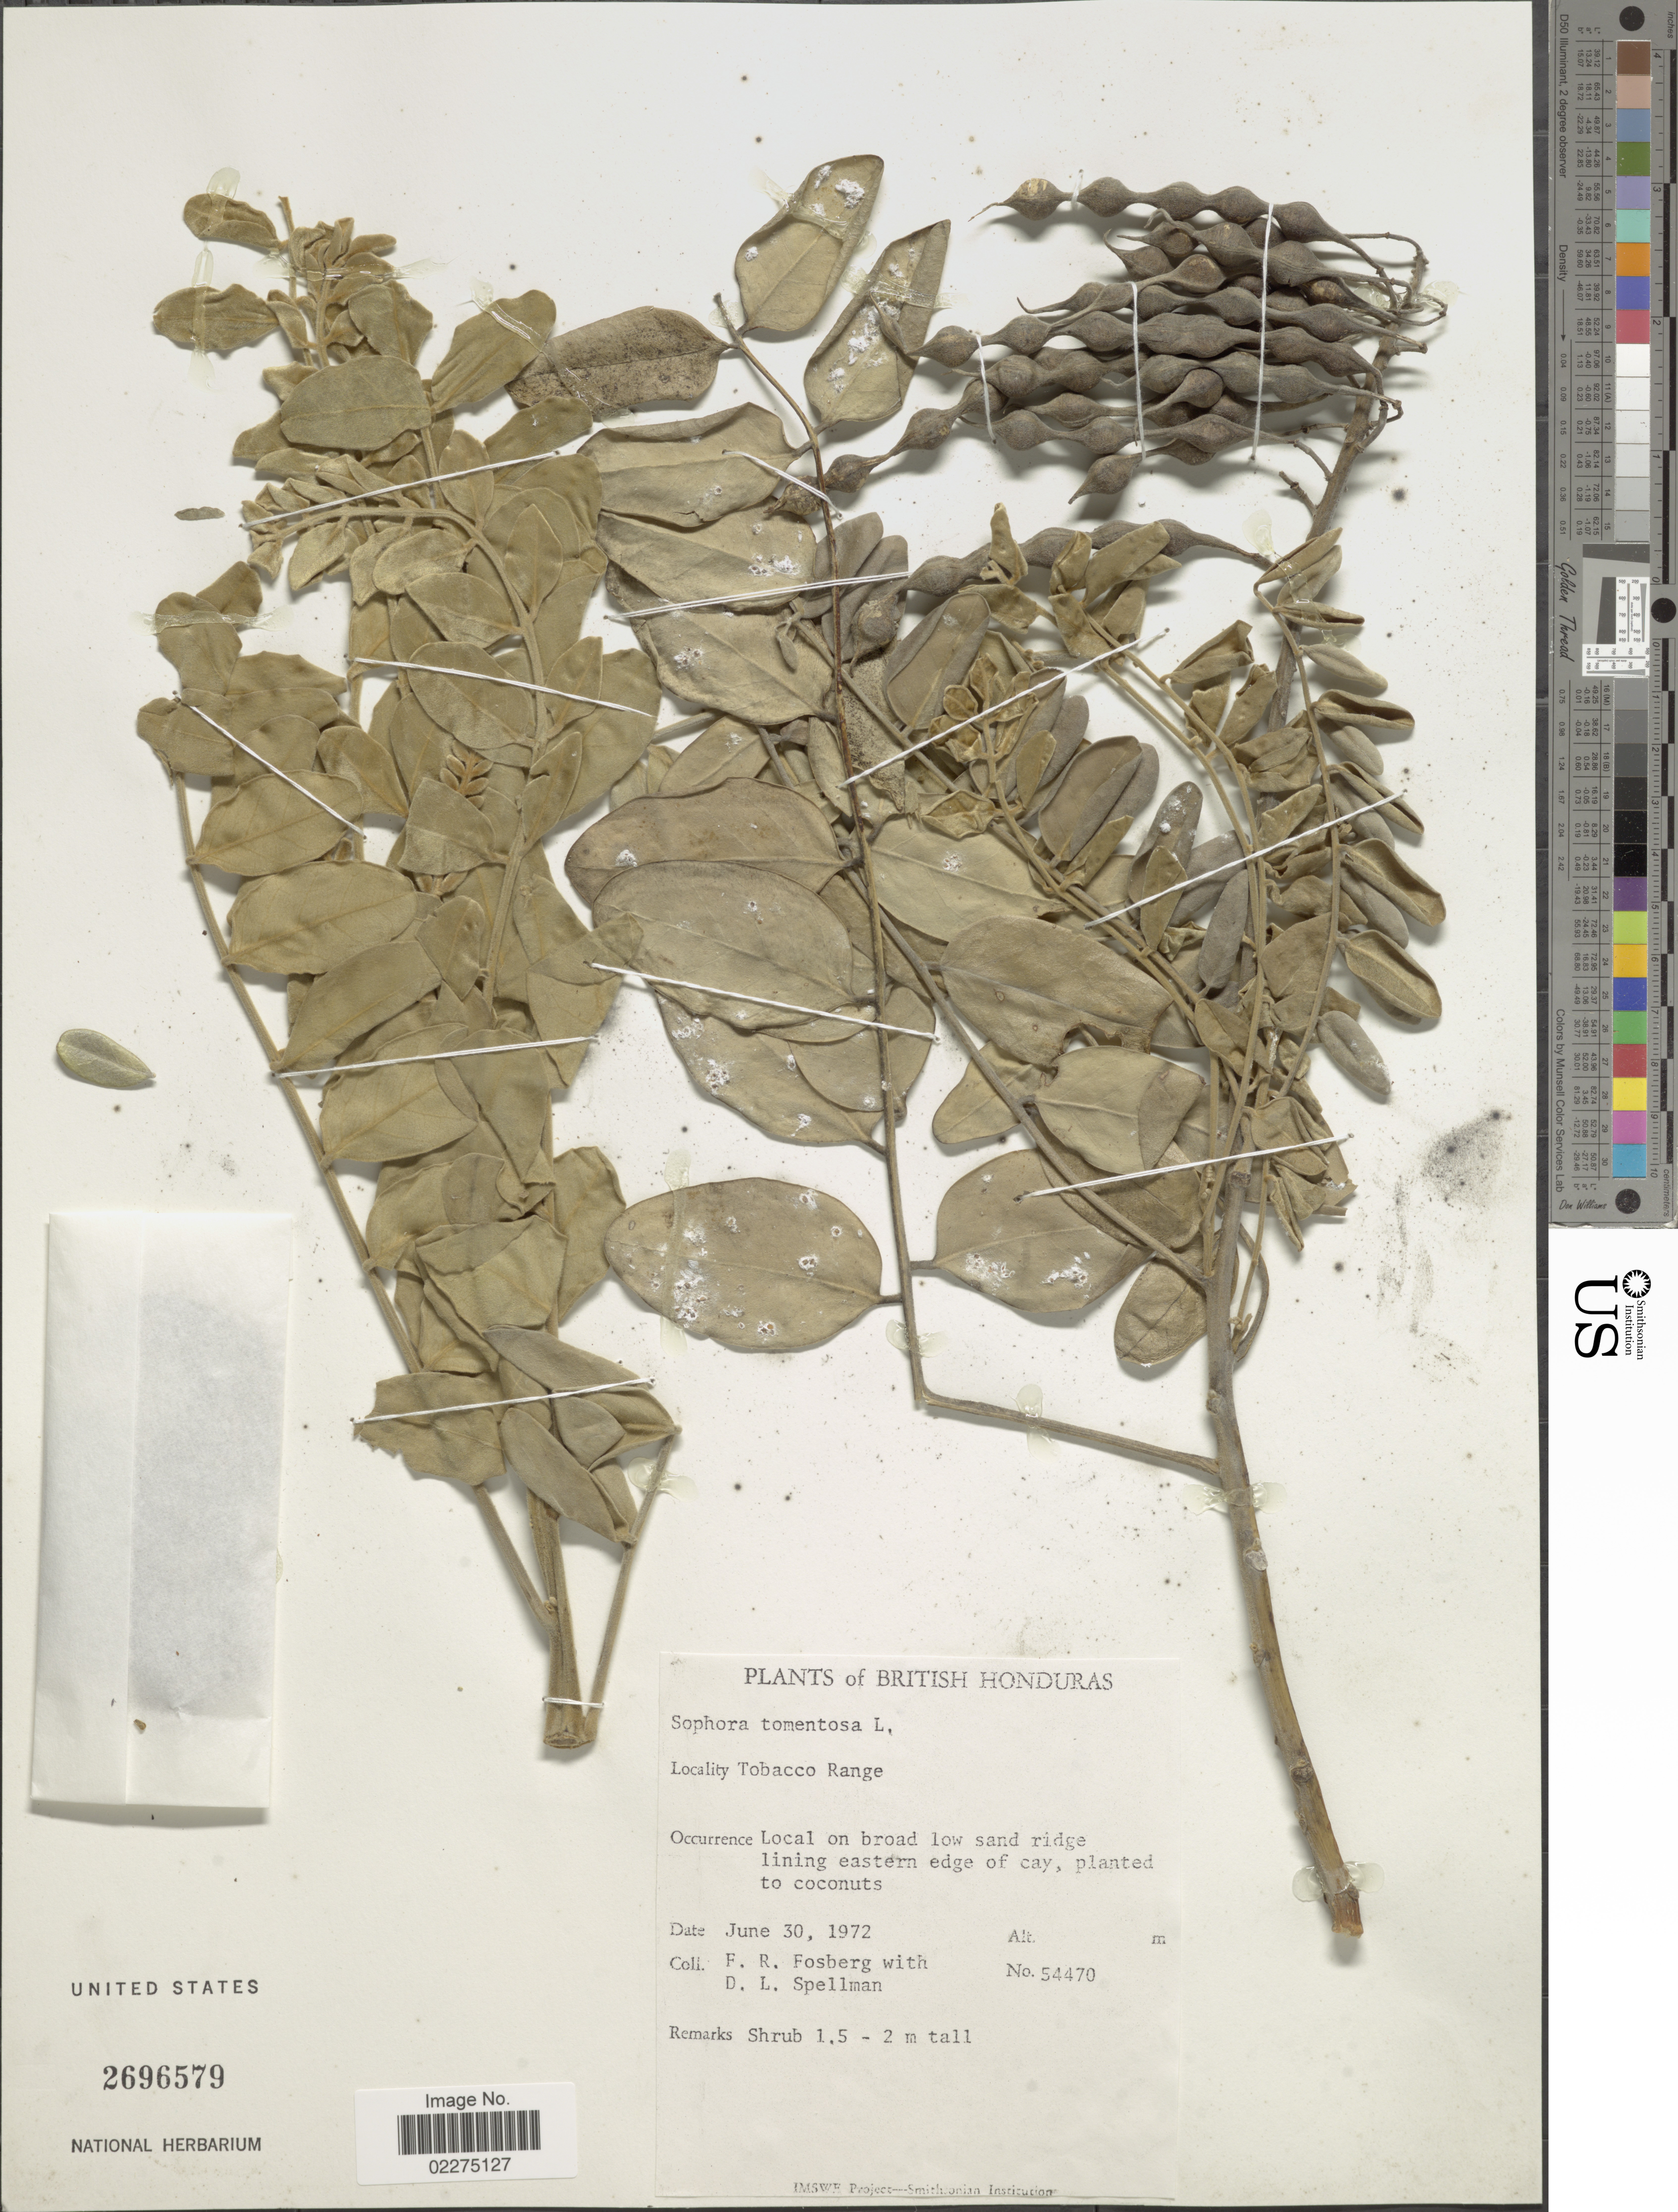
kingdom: Plantae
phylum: Tracheophyta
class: Magnoliopsida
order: Fabales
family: Fabaceae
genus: Sophora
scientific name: Sophora tomentosa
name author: L.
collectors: F. R. Fosberg & D. L. Spellman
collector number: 54470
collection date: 1972-06-30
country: Belize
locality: British Honduras. Tobacco Range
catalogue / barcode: US 2696579